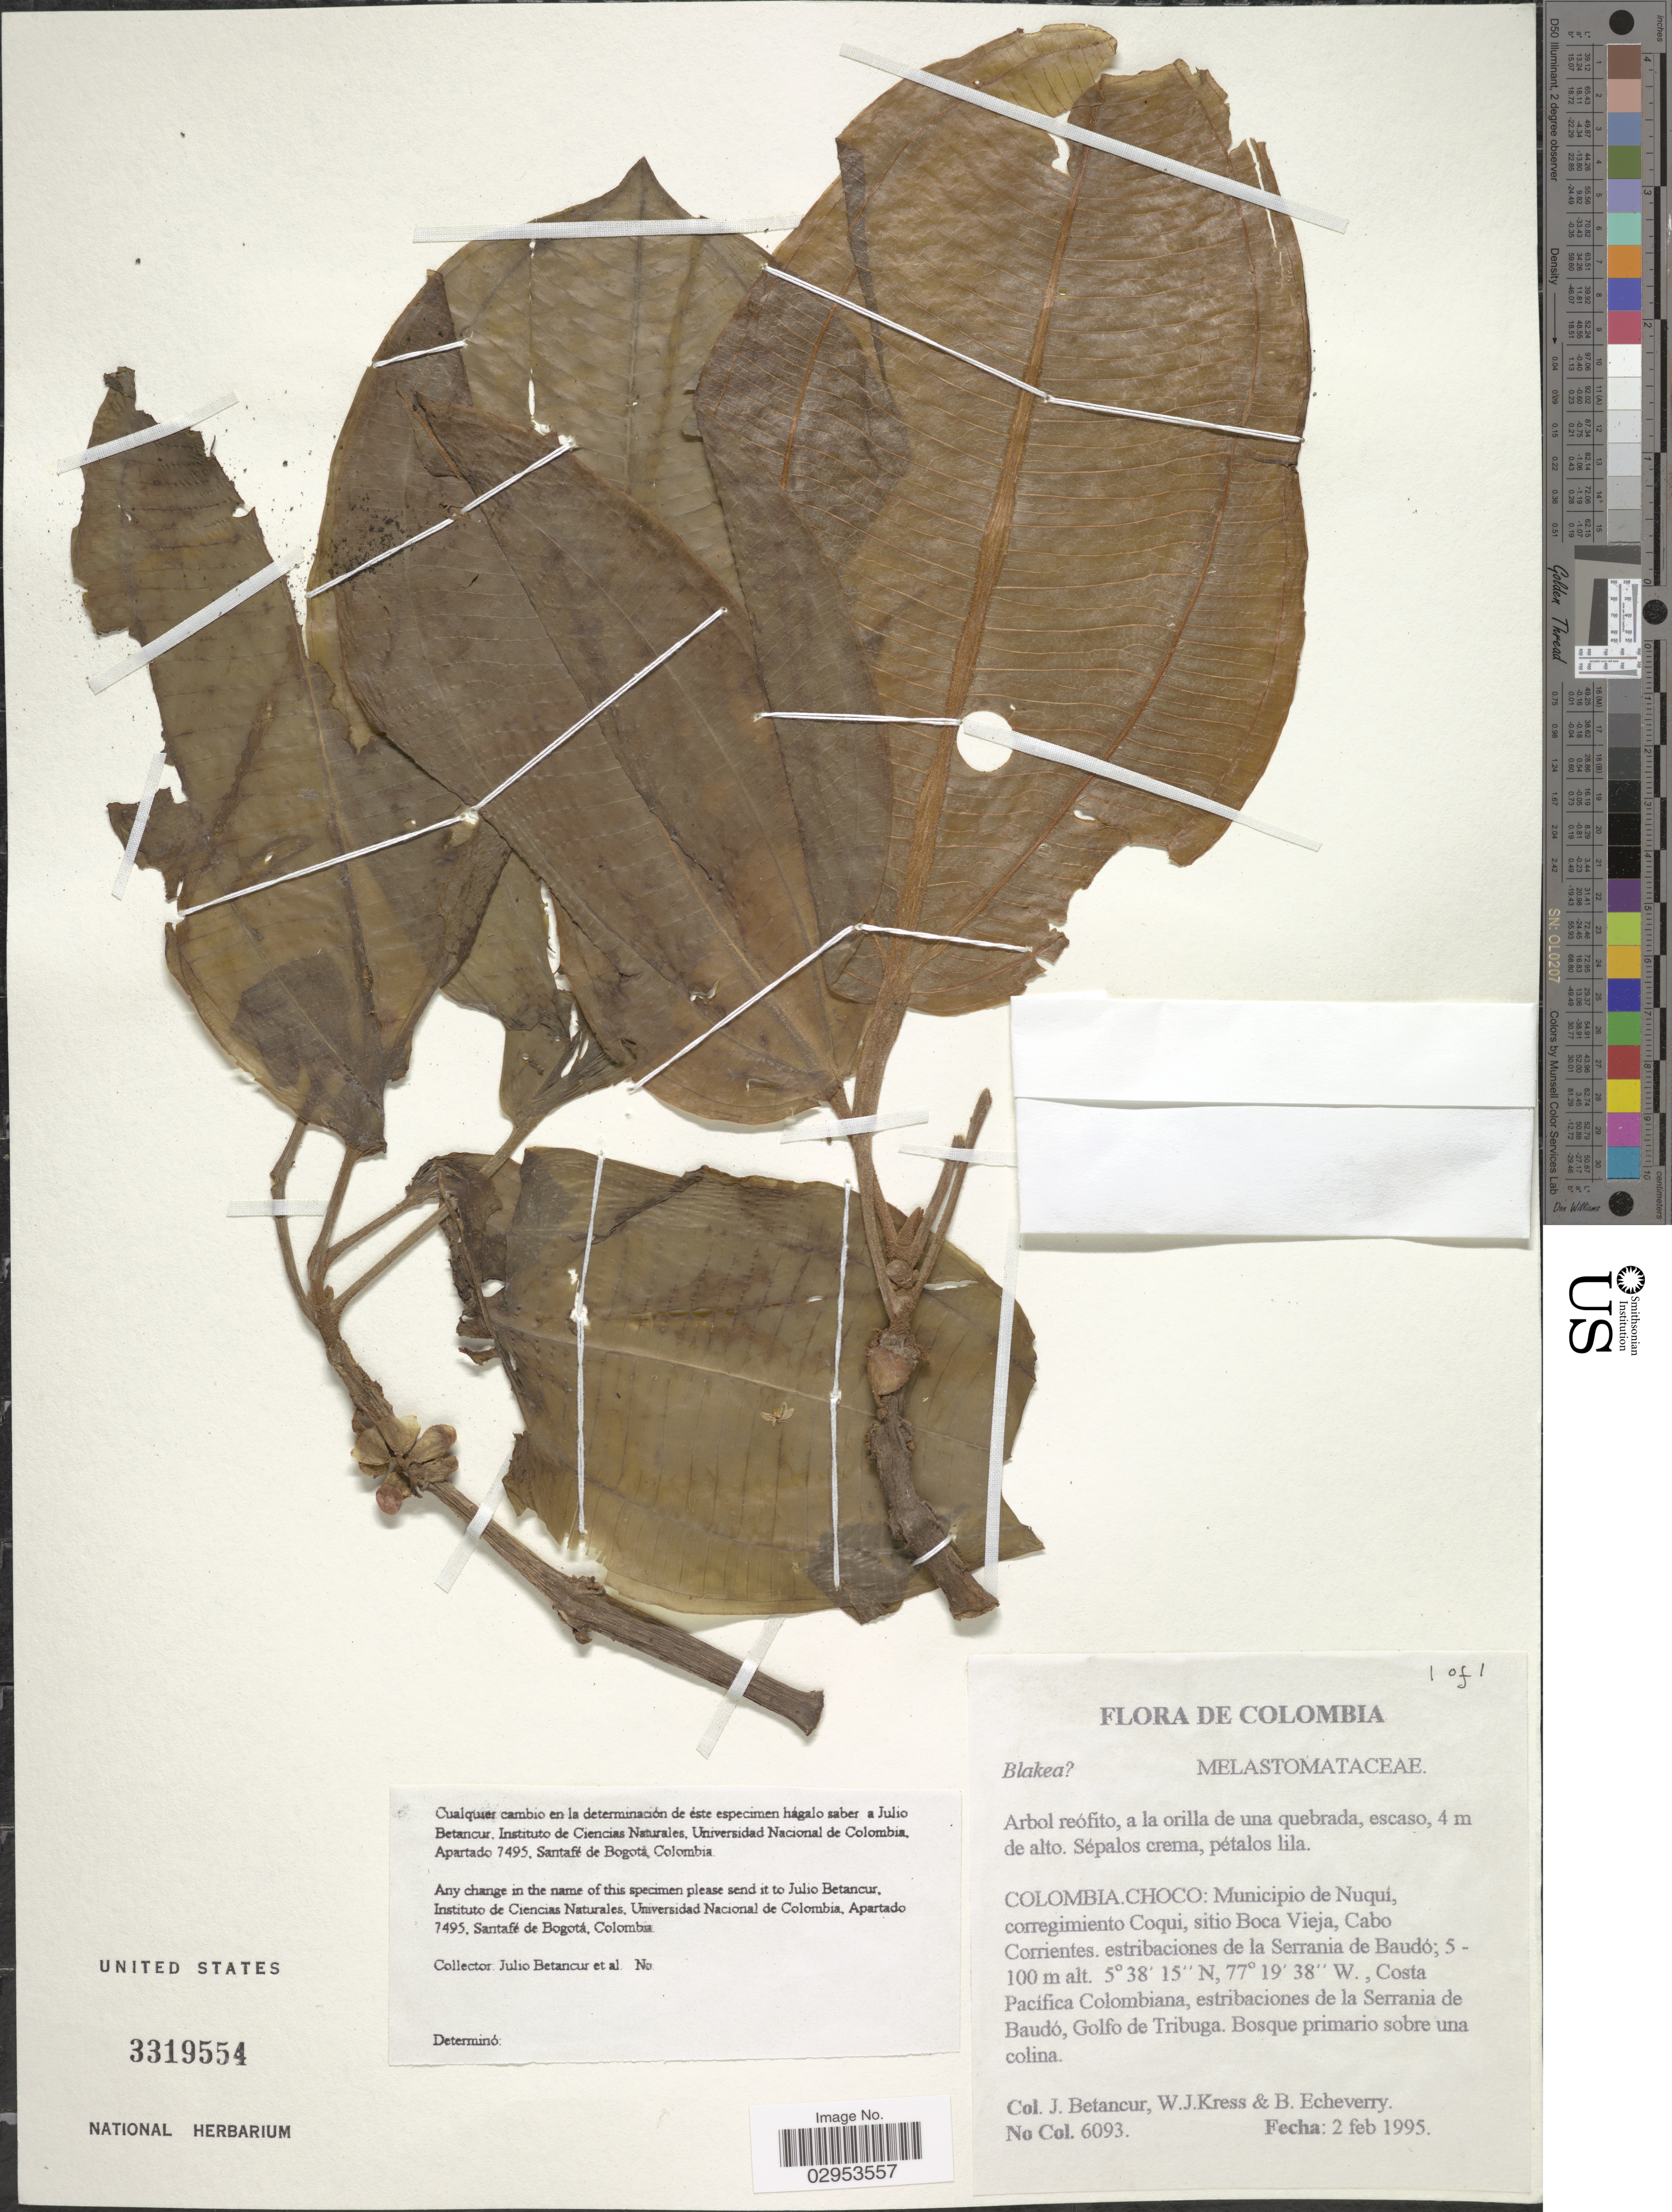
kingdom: Plantae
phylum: Tracheophyta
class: Magnoliopsida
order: Myrtales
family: Melastomataceae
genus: Blakea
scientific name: Blakea sp.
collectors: J. Betancur, W. J. Kress & B. Echeverry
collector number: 6093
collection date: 1995-02-02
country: Colombia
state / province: Chocó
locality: Municipio de Nuqui, corregimiento Coqui, sitio Boca Vieja, Cabo Corrientes. estribaciones de la Serrania de Baudó. Costa Pacífica Colombiana, estribaciones de la Serrania de Baudó, Golfo de Tribuga.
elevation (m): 100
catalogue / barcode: US 3319554